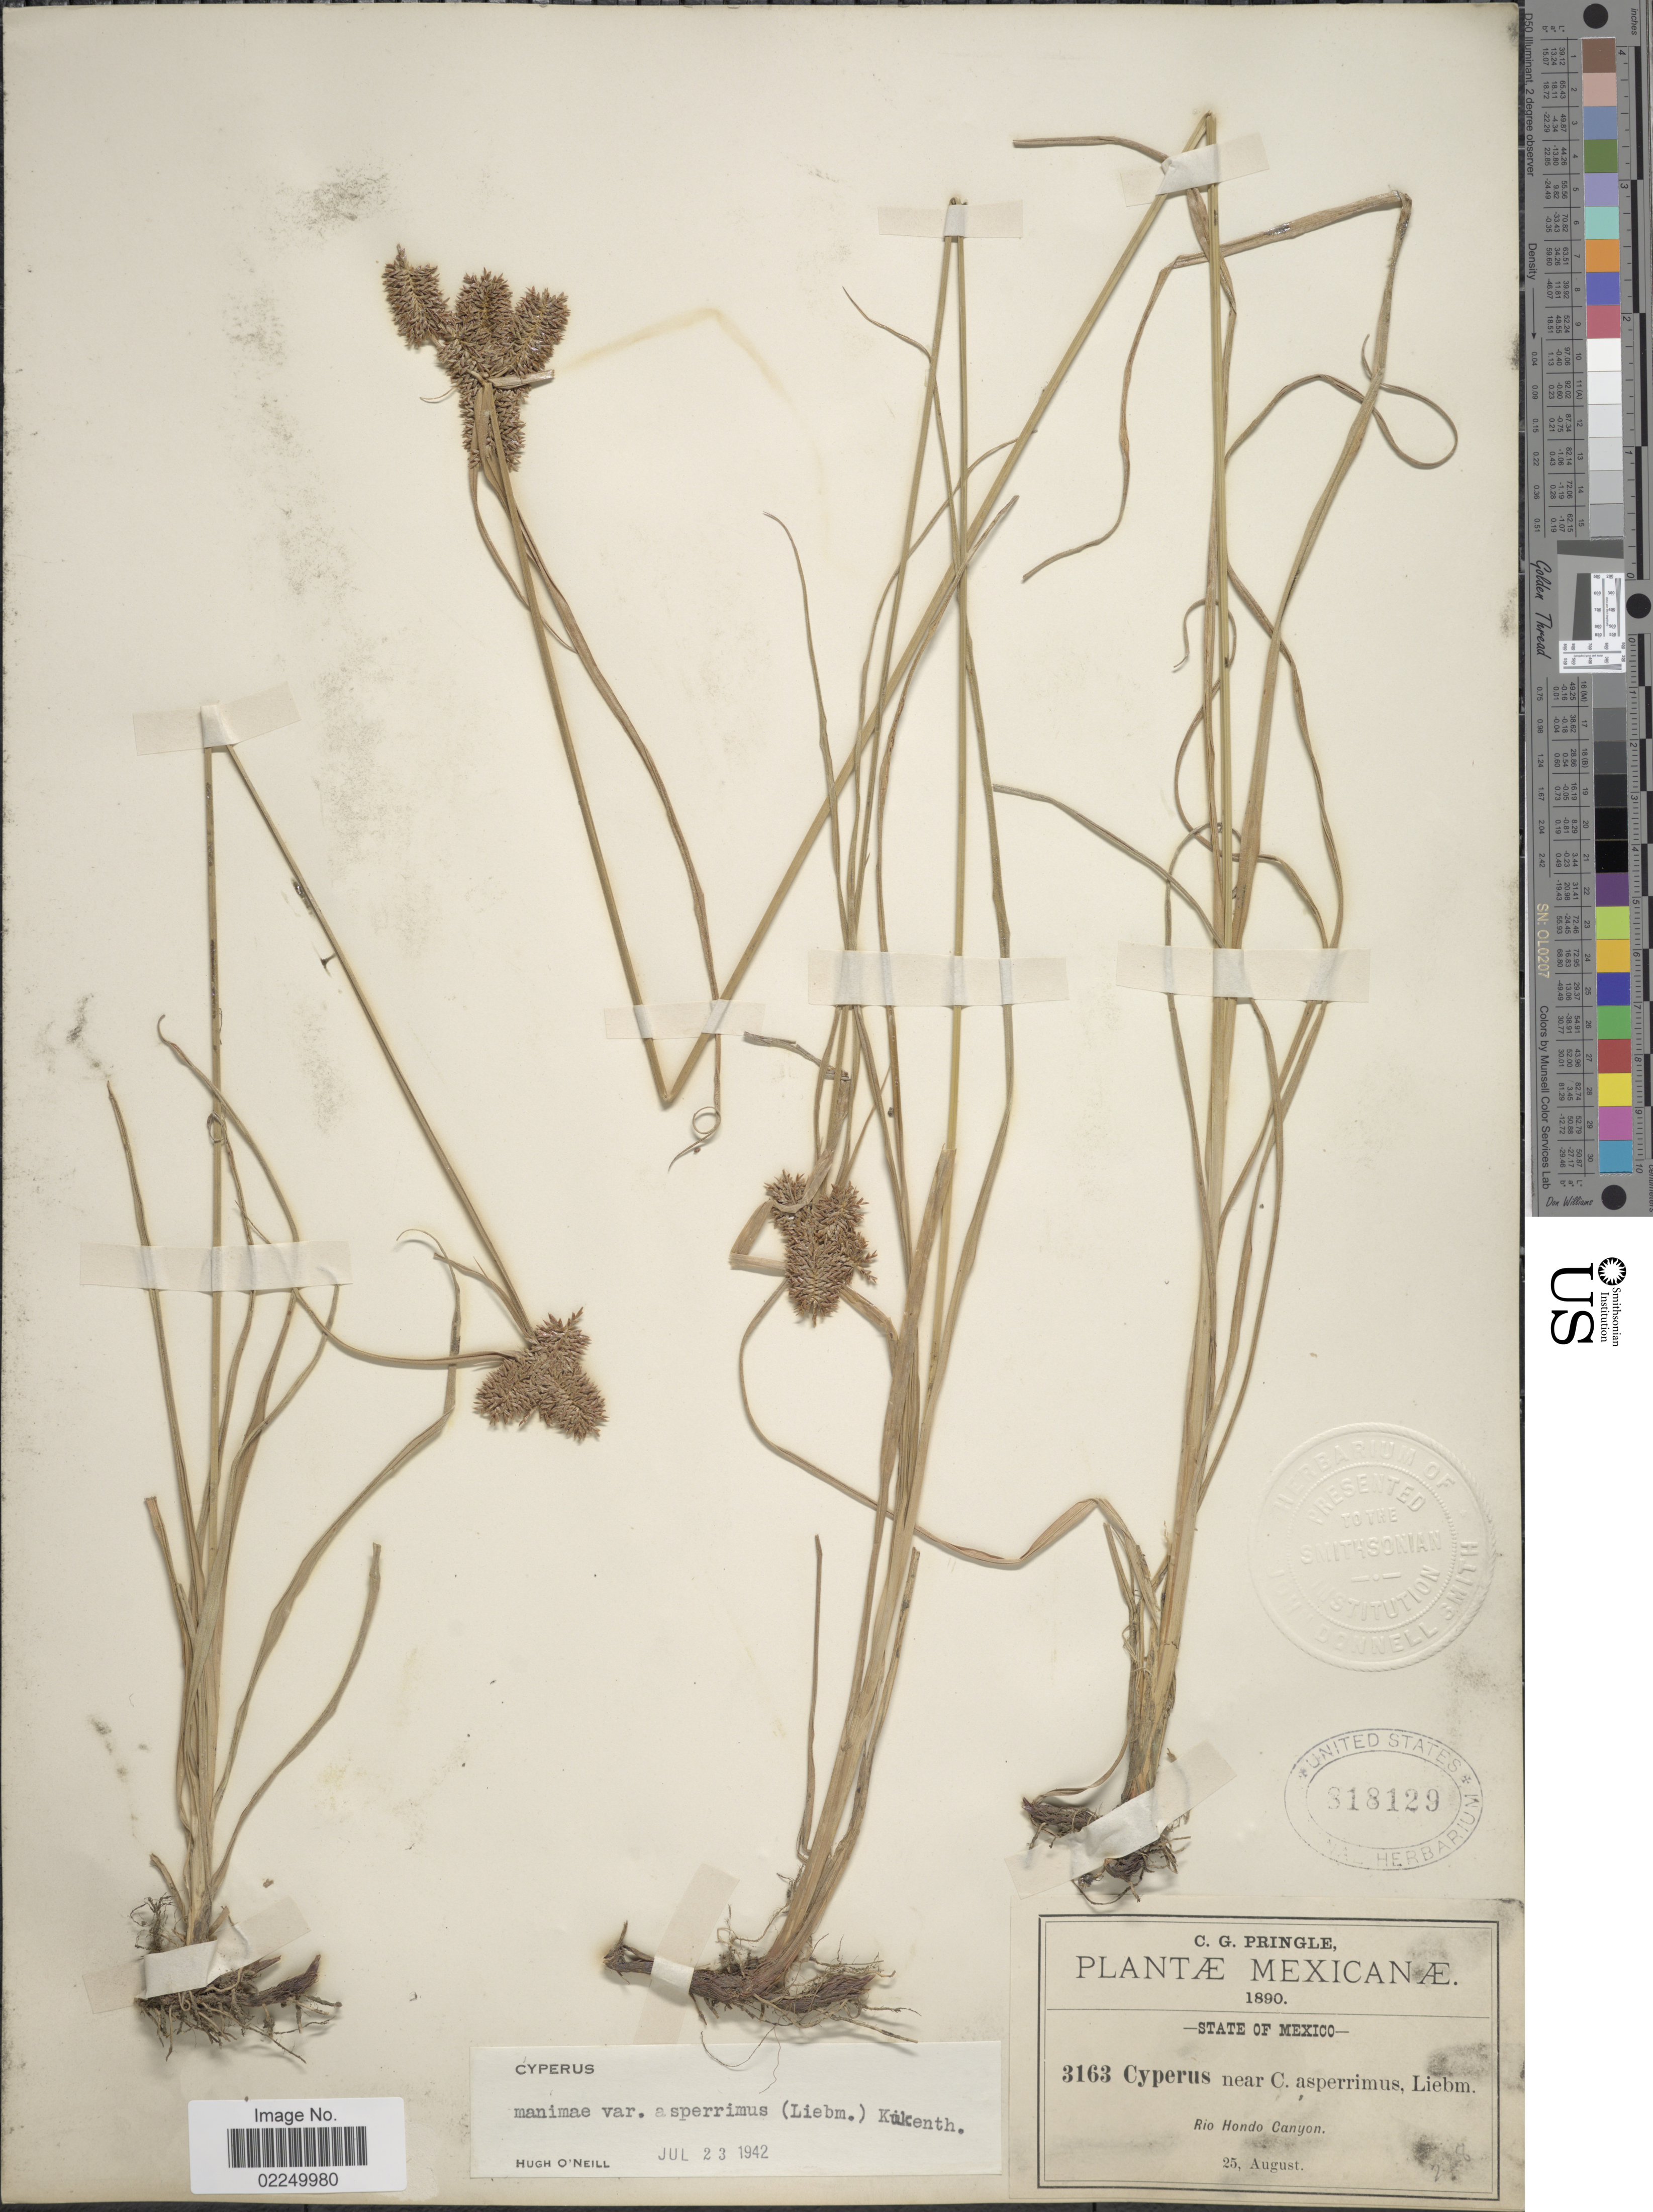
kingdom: Plantae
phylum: Tracheophyta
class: Liliopsida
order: Poales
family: Cyperaceae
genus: Cyperus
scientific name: Cyperus manimae var. asperrimus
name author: (Liebm.) Kük.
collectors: C. G. Pringle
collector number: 3163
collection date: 1890-08-25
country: Mexico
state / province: México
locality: Rio Hondo Canyon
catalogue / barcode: US 318129